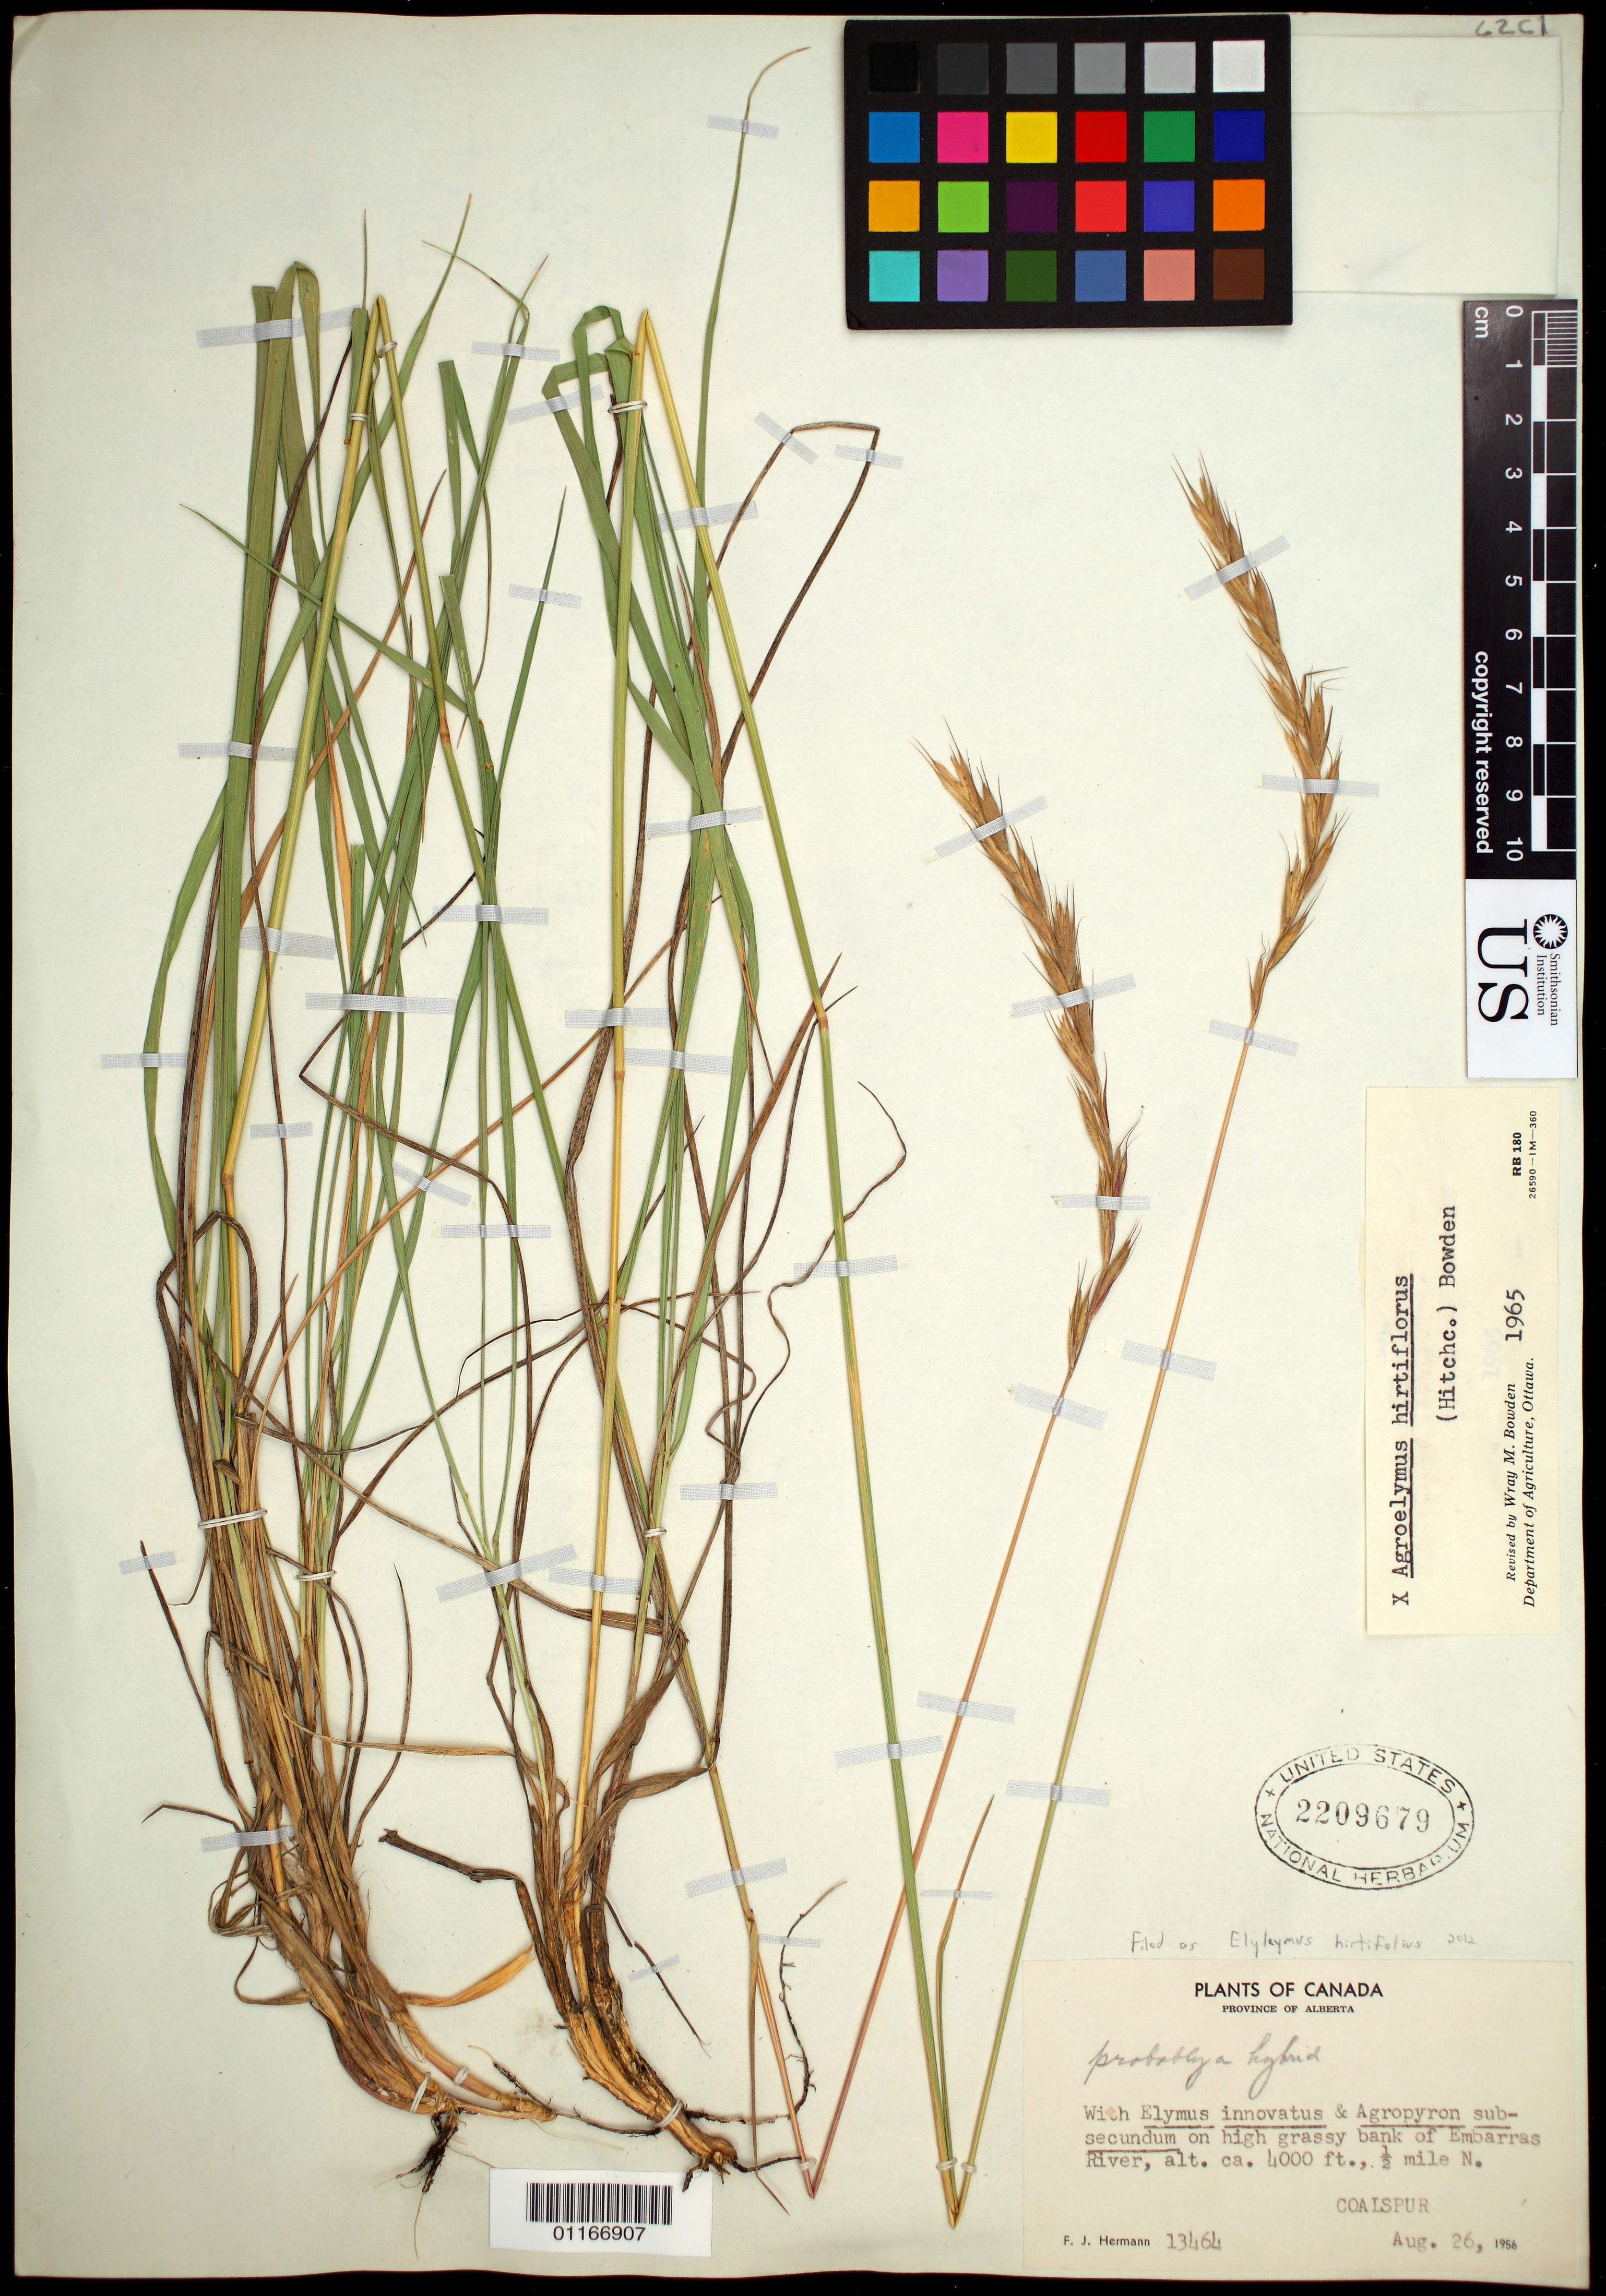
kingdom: Plantae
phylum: Tracheophyta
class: Liliopsida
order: Poales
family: Poaceae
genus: Elyleymus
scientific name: x Elyleymus hirtiflorus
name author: (Hitchc.) Barkworth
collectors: F. J. Hermann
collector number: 13464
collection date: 1956-08-26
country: Canada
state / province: Alberta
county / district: Coalspur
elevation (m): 1219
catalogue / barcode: US 2209679